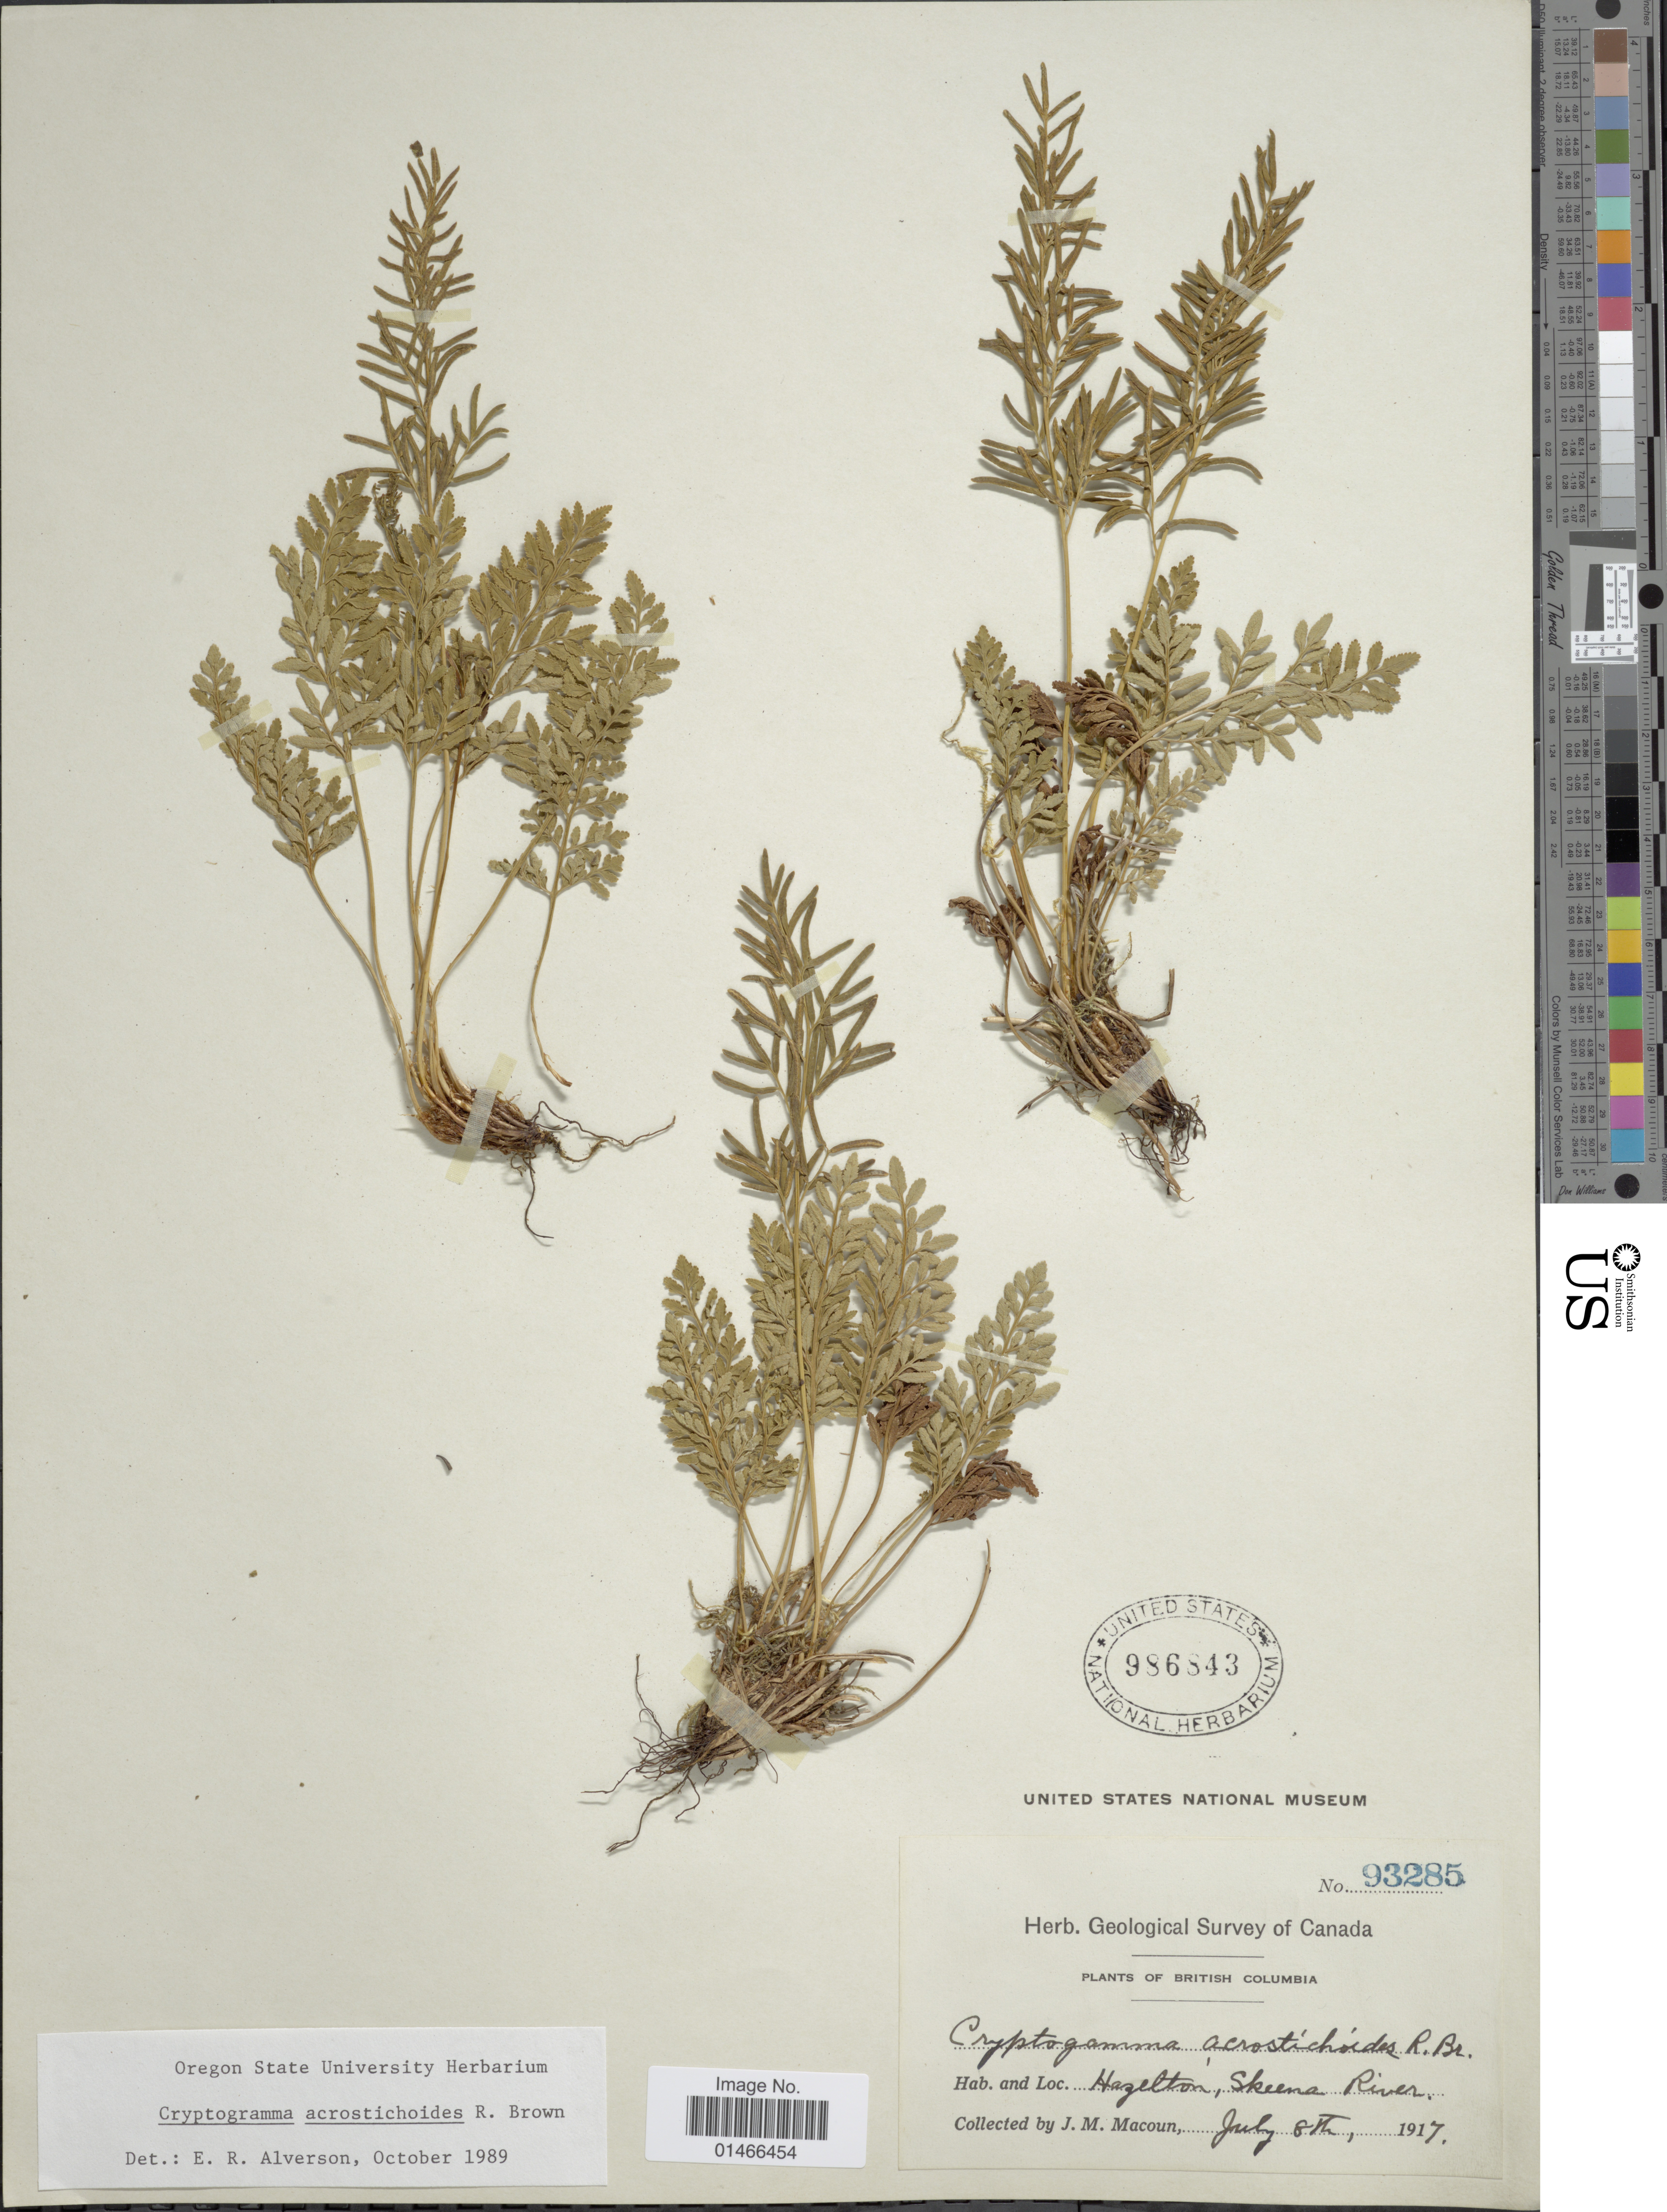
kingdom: Plantae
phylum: Tracheophyta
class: Polypodiopsida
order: Polypodiales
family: Pteridaceae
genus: Cryptogramma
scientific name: Cryptogramma acrostichoides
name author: R. Br.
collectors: J. M. Macoun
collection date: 1917-07-08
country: Canada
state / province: British Columbia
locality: Hazelton, Skeena River.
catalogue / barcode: US 93285